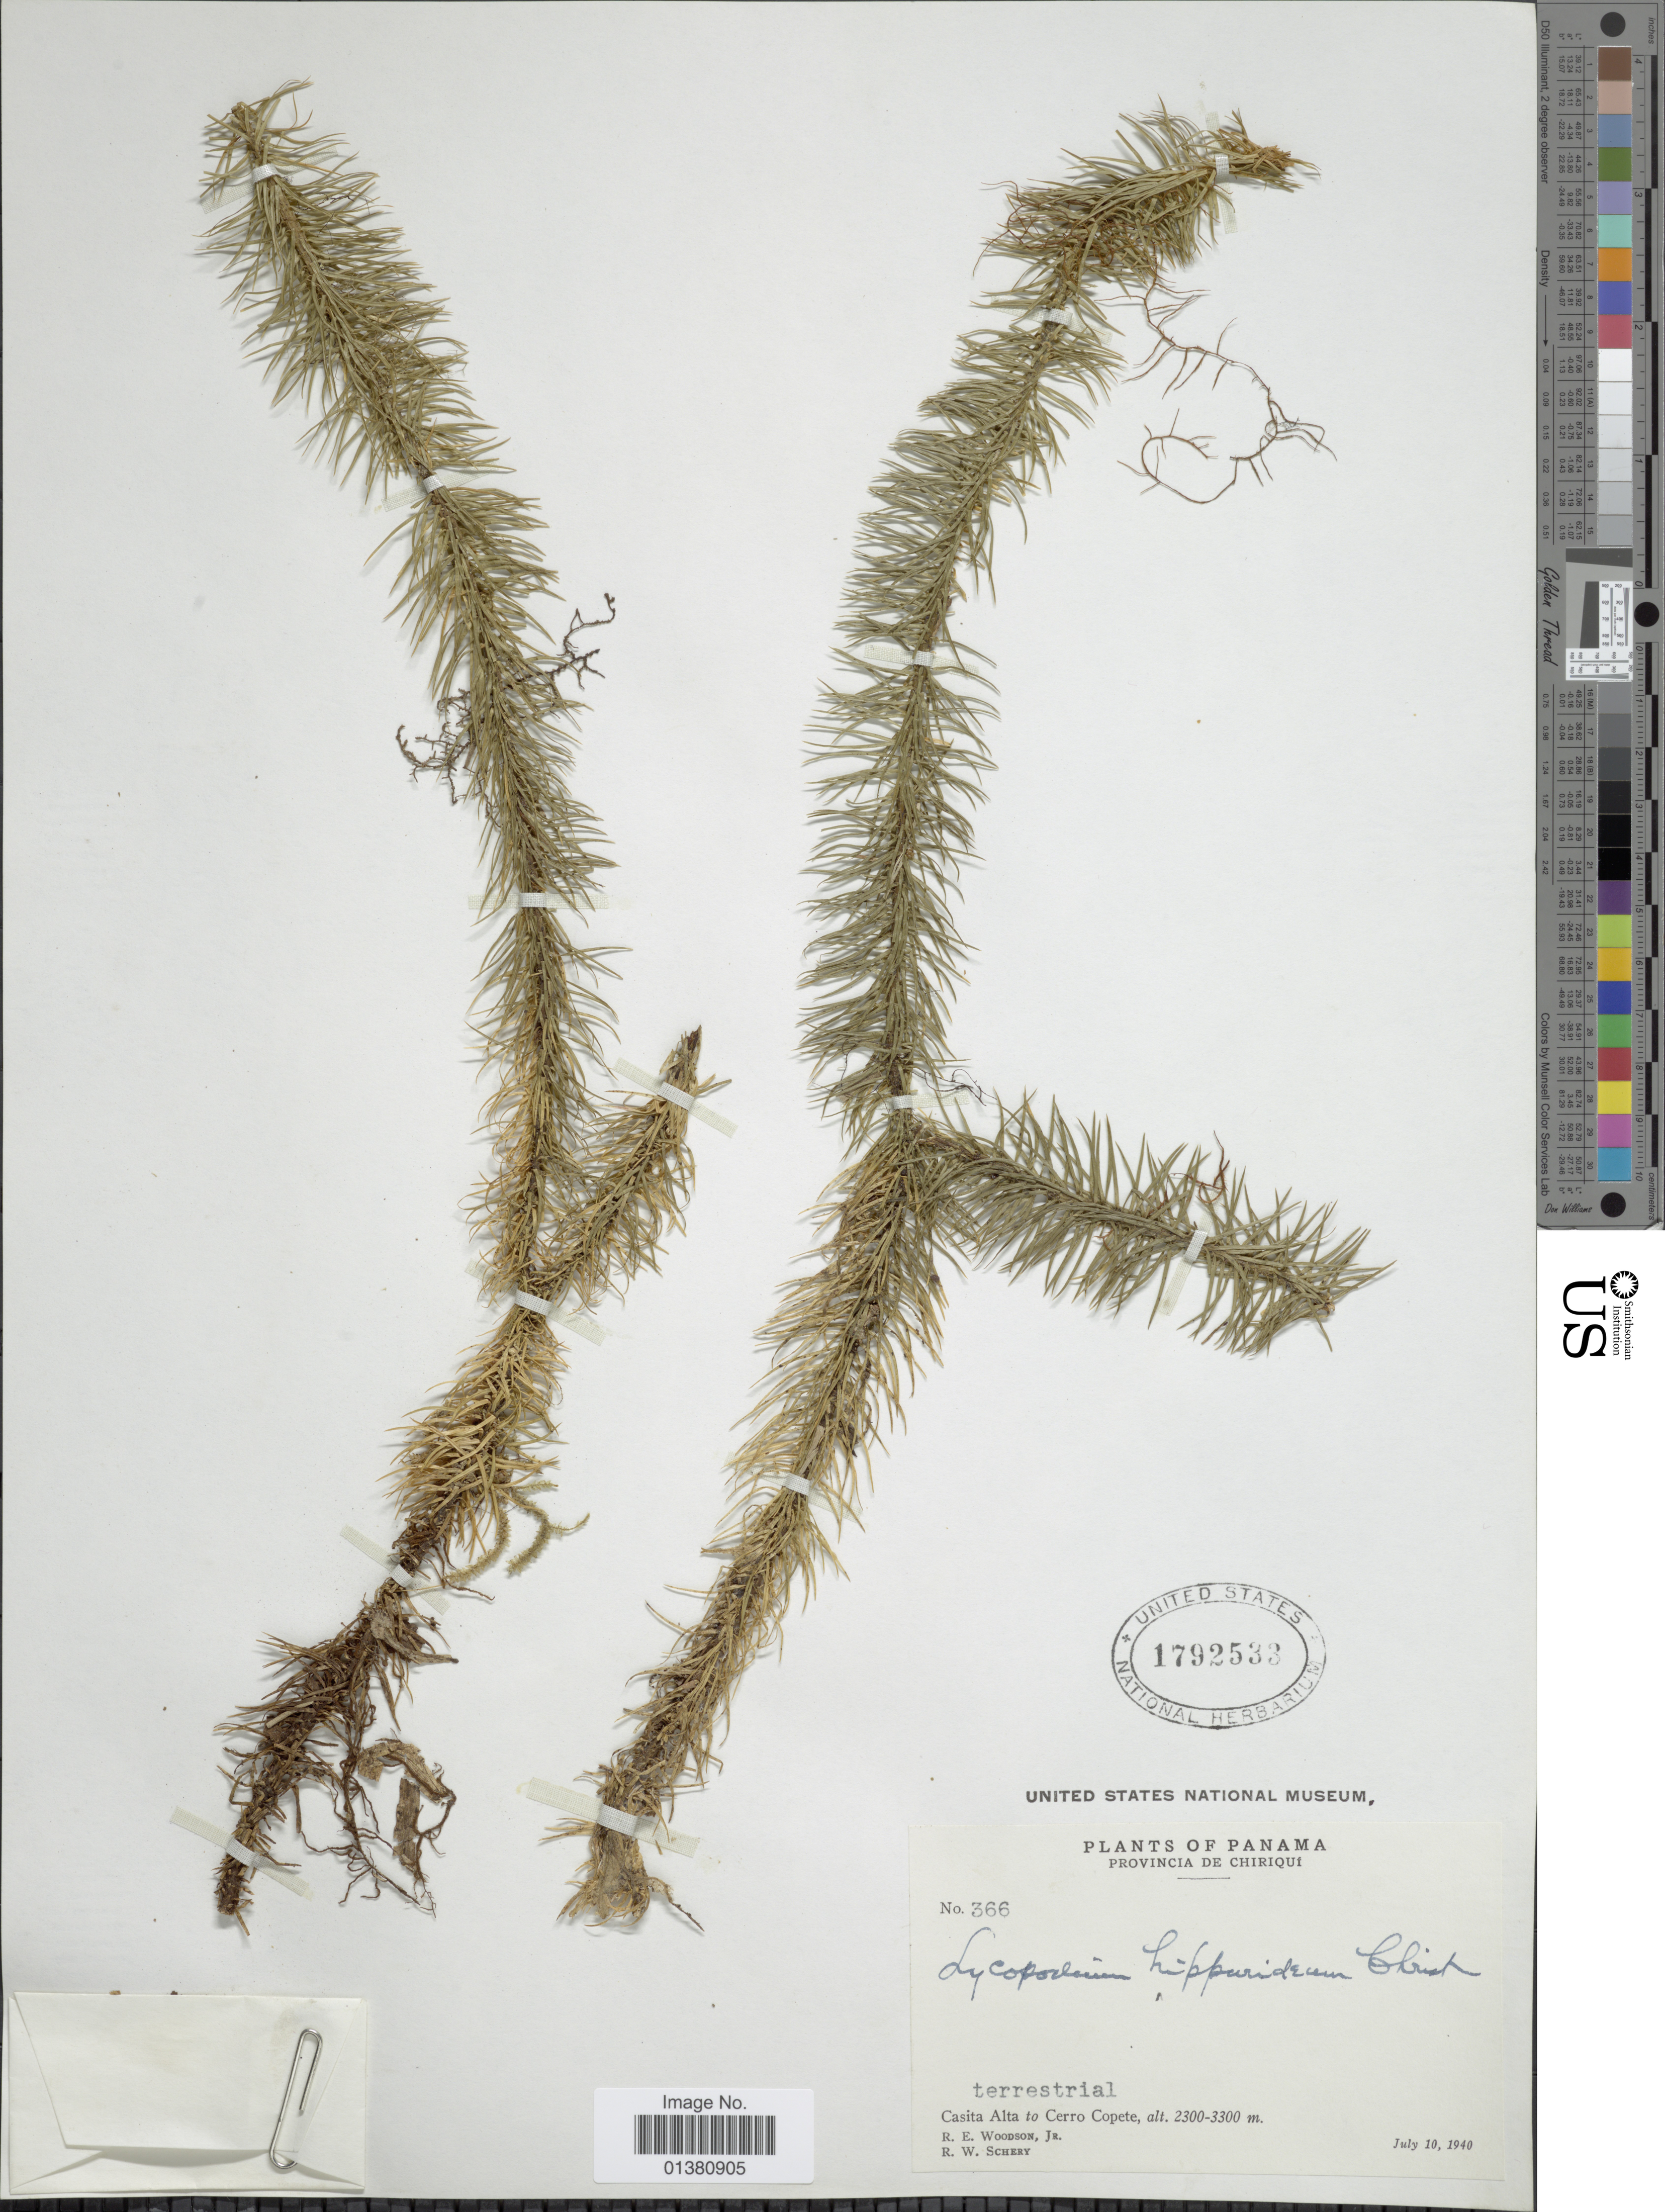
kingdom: Plantae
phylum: Tracheophyta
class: Lycopodiopsida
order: Lycopodiales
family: Lycopodiaceae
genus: Phlegmariurus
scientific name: Phlegmariurus hippurideus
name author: (Christ) B. Øllg.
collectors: R. E. Woodson & R. W. Schery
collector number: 366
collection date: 1940-07-10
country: Panama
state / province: Chiriqui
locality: Provincia de Chiriqui, Casira Alta to Cerro Copete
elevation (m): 2300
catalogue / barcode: US 1792533